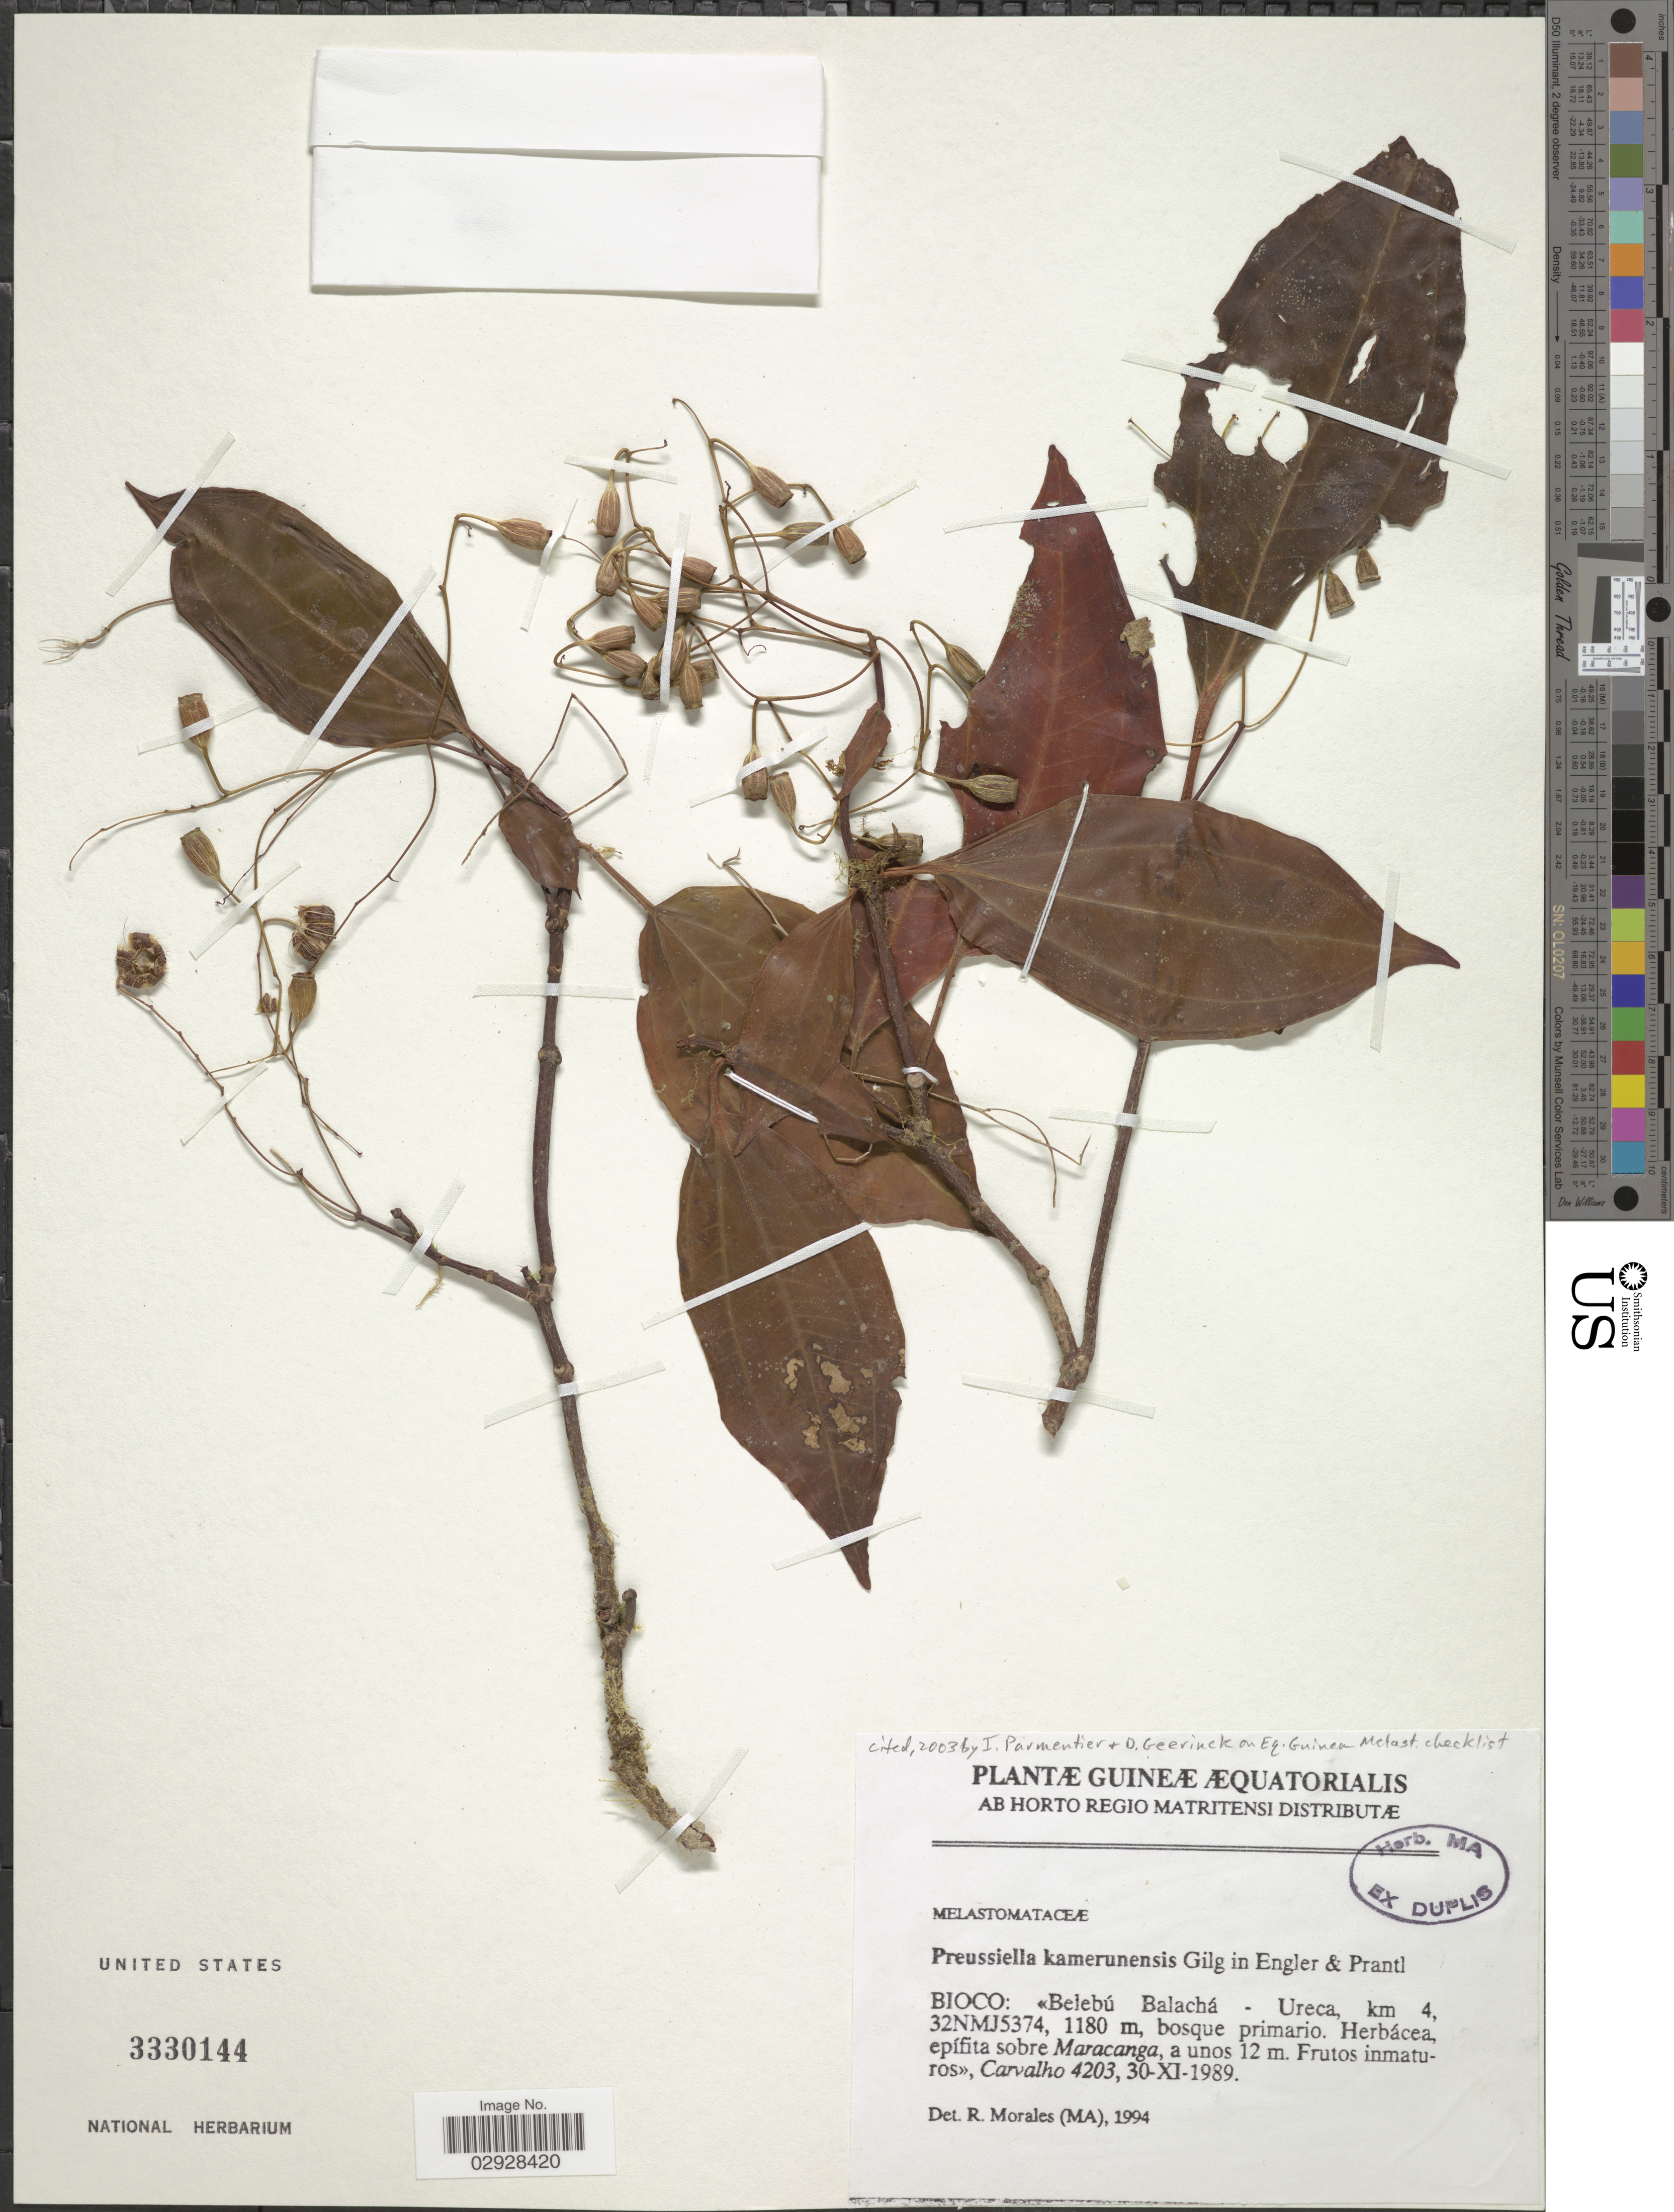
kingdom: Plantae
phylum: Tracheophyta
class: Magnoliopsida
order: Myrtales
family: Melastomataceae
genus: Preussiella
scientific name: Preussiella kamerunensis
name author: Gilg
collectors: Carvalho, --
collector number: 4203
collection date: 1989-11-30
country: Equatorial Guinea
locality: Guineæ Æquatorialis. Bioco: <<Belebú Balachá - Ureca, km 4, 32NMJ5374.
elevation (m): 1180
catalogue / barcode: US 3330144